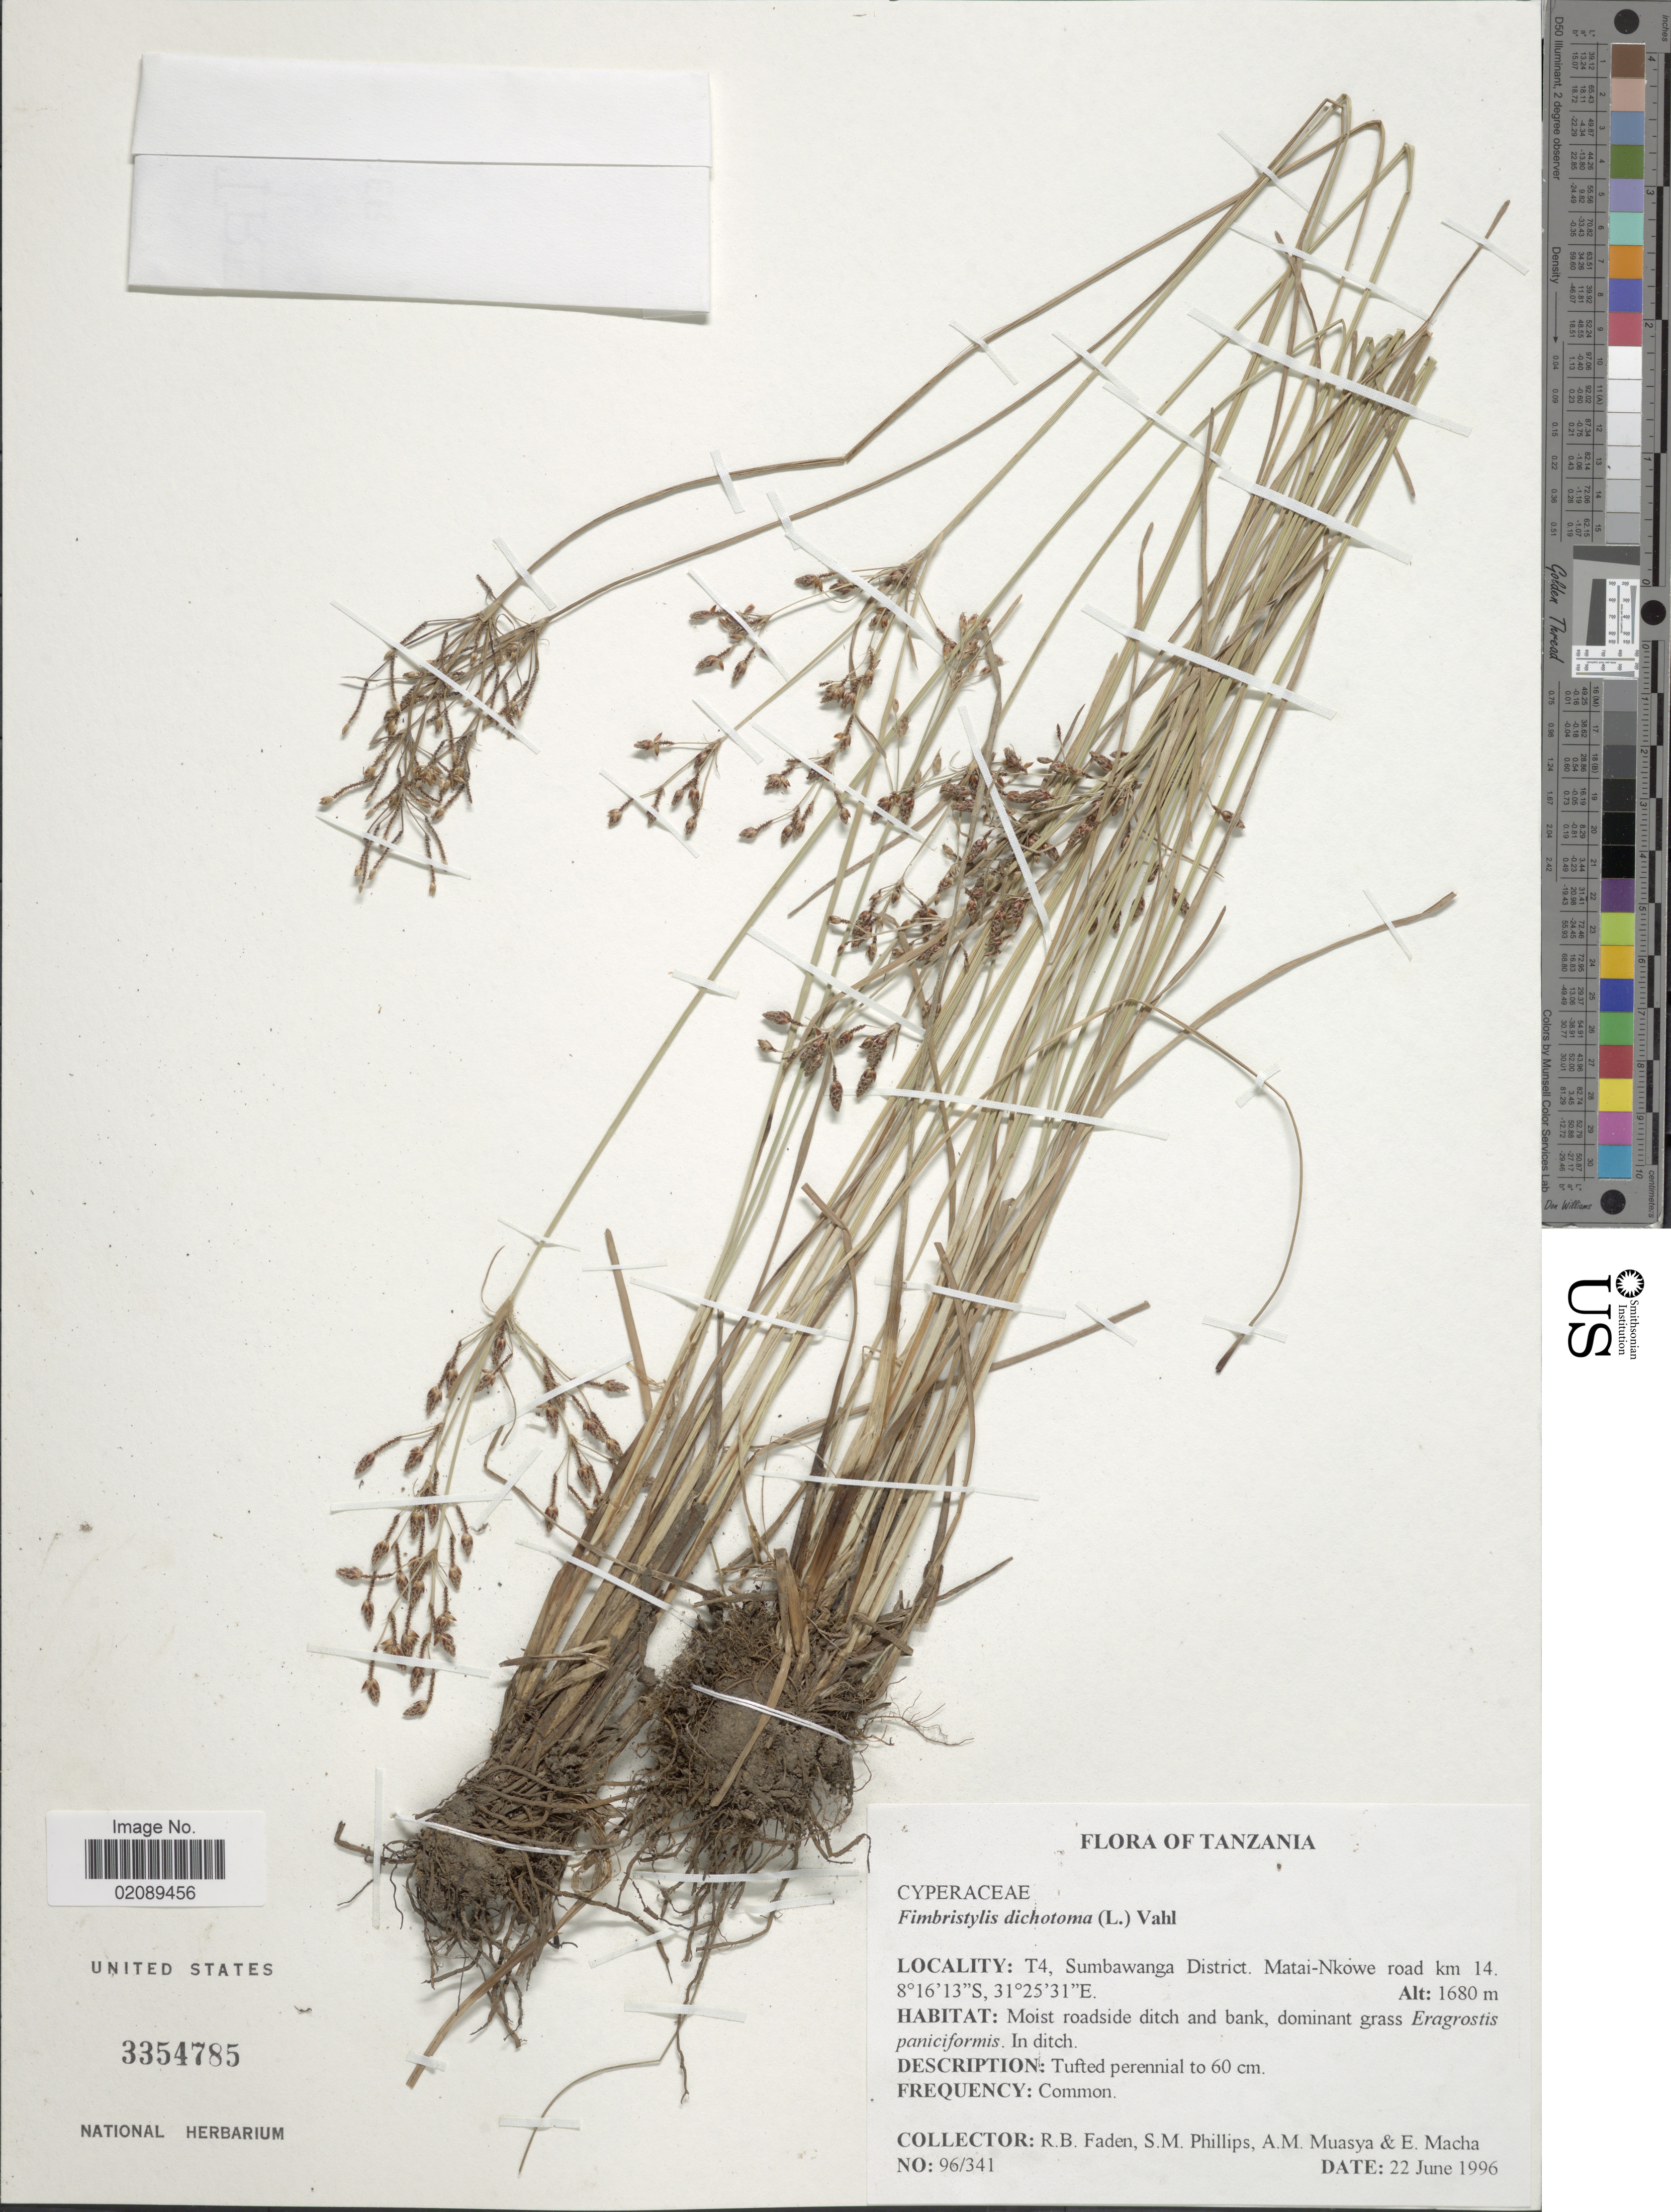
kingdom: Plantae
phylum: Tracheophyta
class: Liliopsida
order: Poales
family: Cyperaceae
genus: Fimbristylis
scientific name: Fimbristylis dichotoma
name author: (L.) Vahl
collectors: R. B. Faden, S. M. Phillips, A. Muasya & E. Macha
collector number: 96/341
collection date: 1996-06-22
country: Tanzania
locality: T4, Sumbawanga District, Matai-Nkowe road km 14, moist roadside ditch and bank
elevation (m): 1680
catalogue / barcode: US 3354785